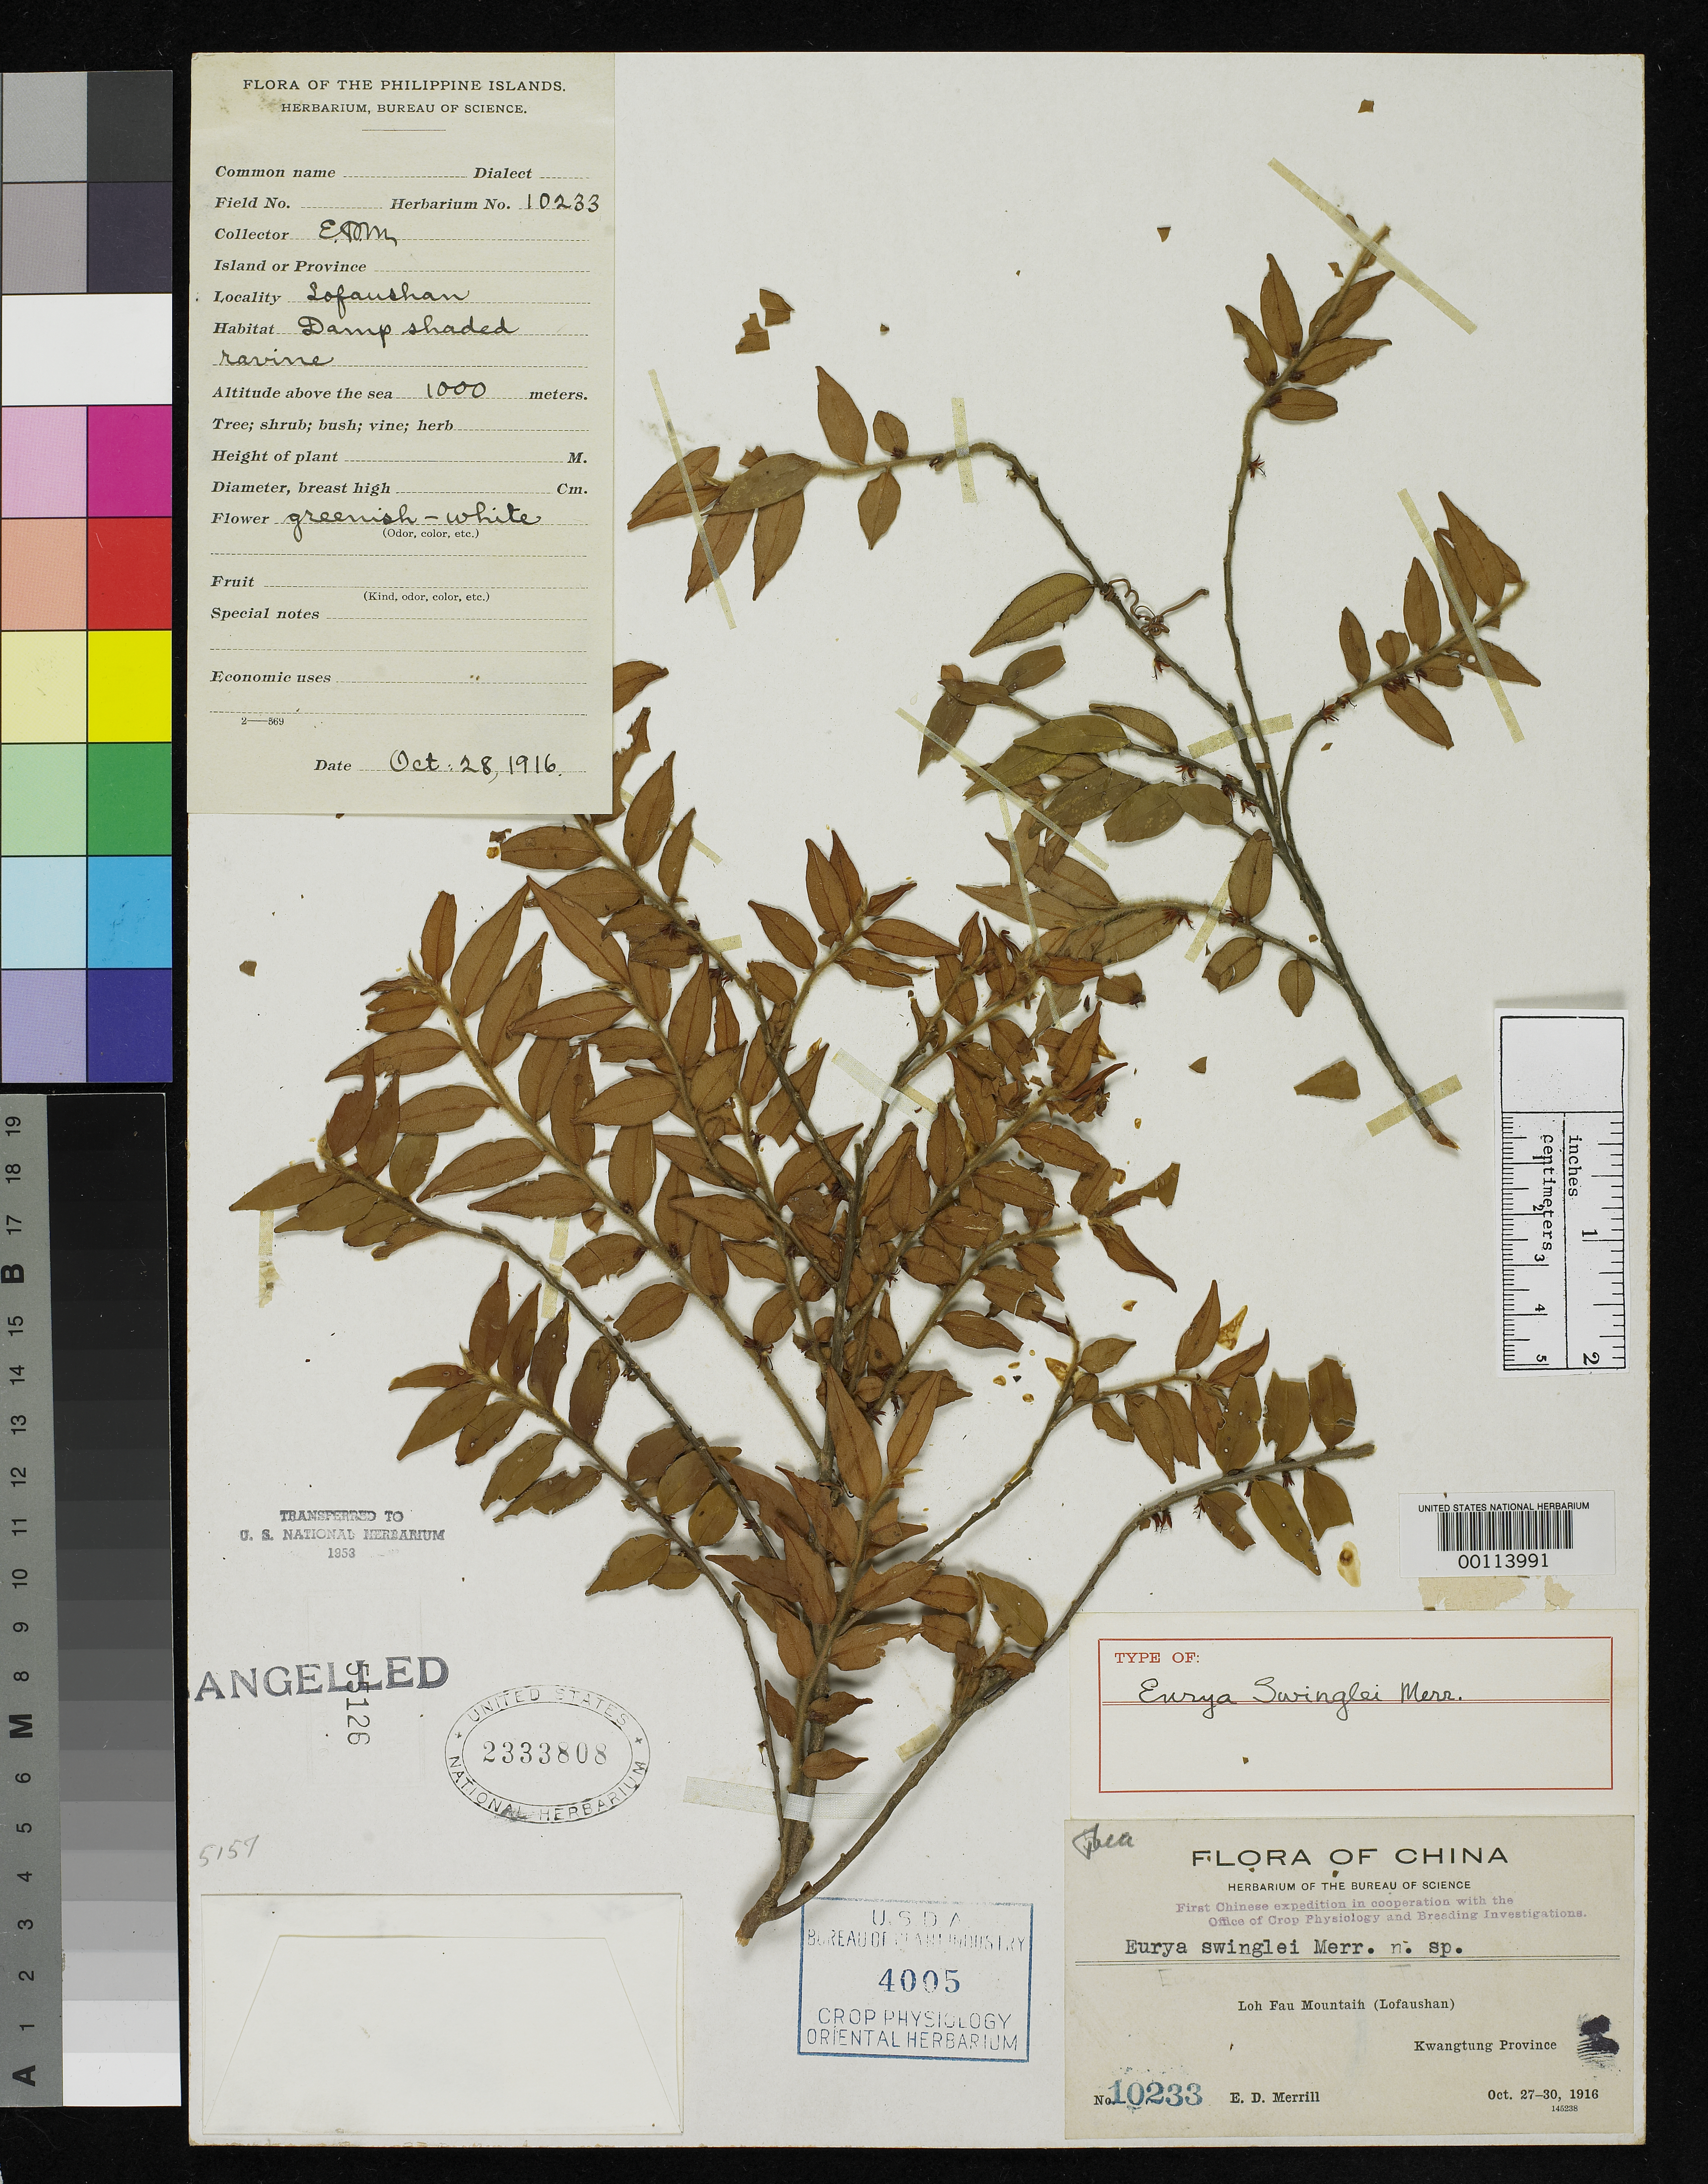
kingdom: Plantae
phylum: Tracheophyta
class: Magnoliopsida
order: Ericales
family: Pentaphylacaceae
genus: Eurya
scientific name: Eurya swinglei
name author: Merr.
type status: Isotype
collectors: E. D. Merrill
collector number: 10233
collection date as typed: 28 Oct 1916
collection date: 1916-10-28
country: China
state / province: Guangdong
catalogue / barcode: US 2333808